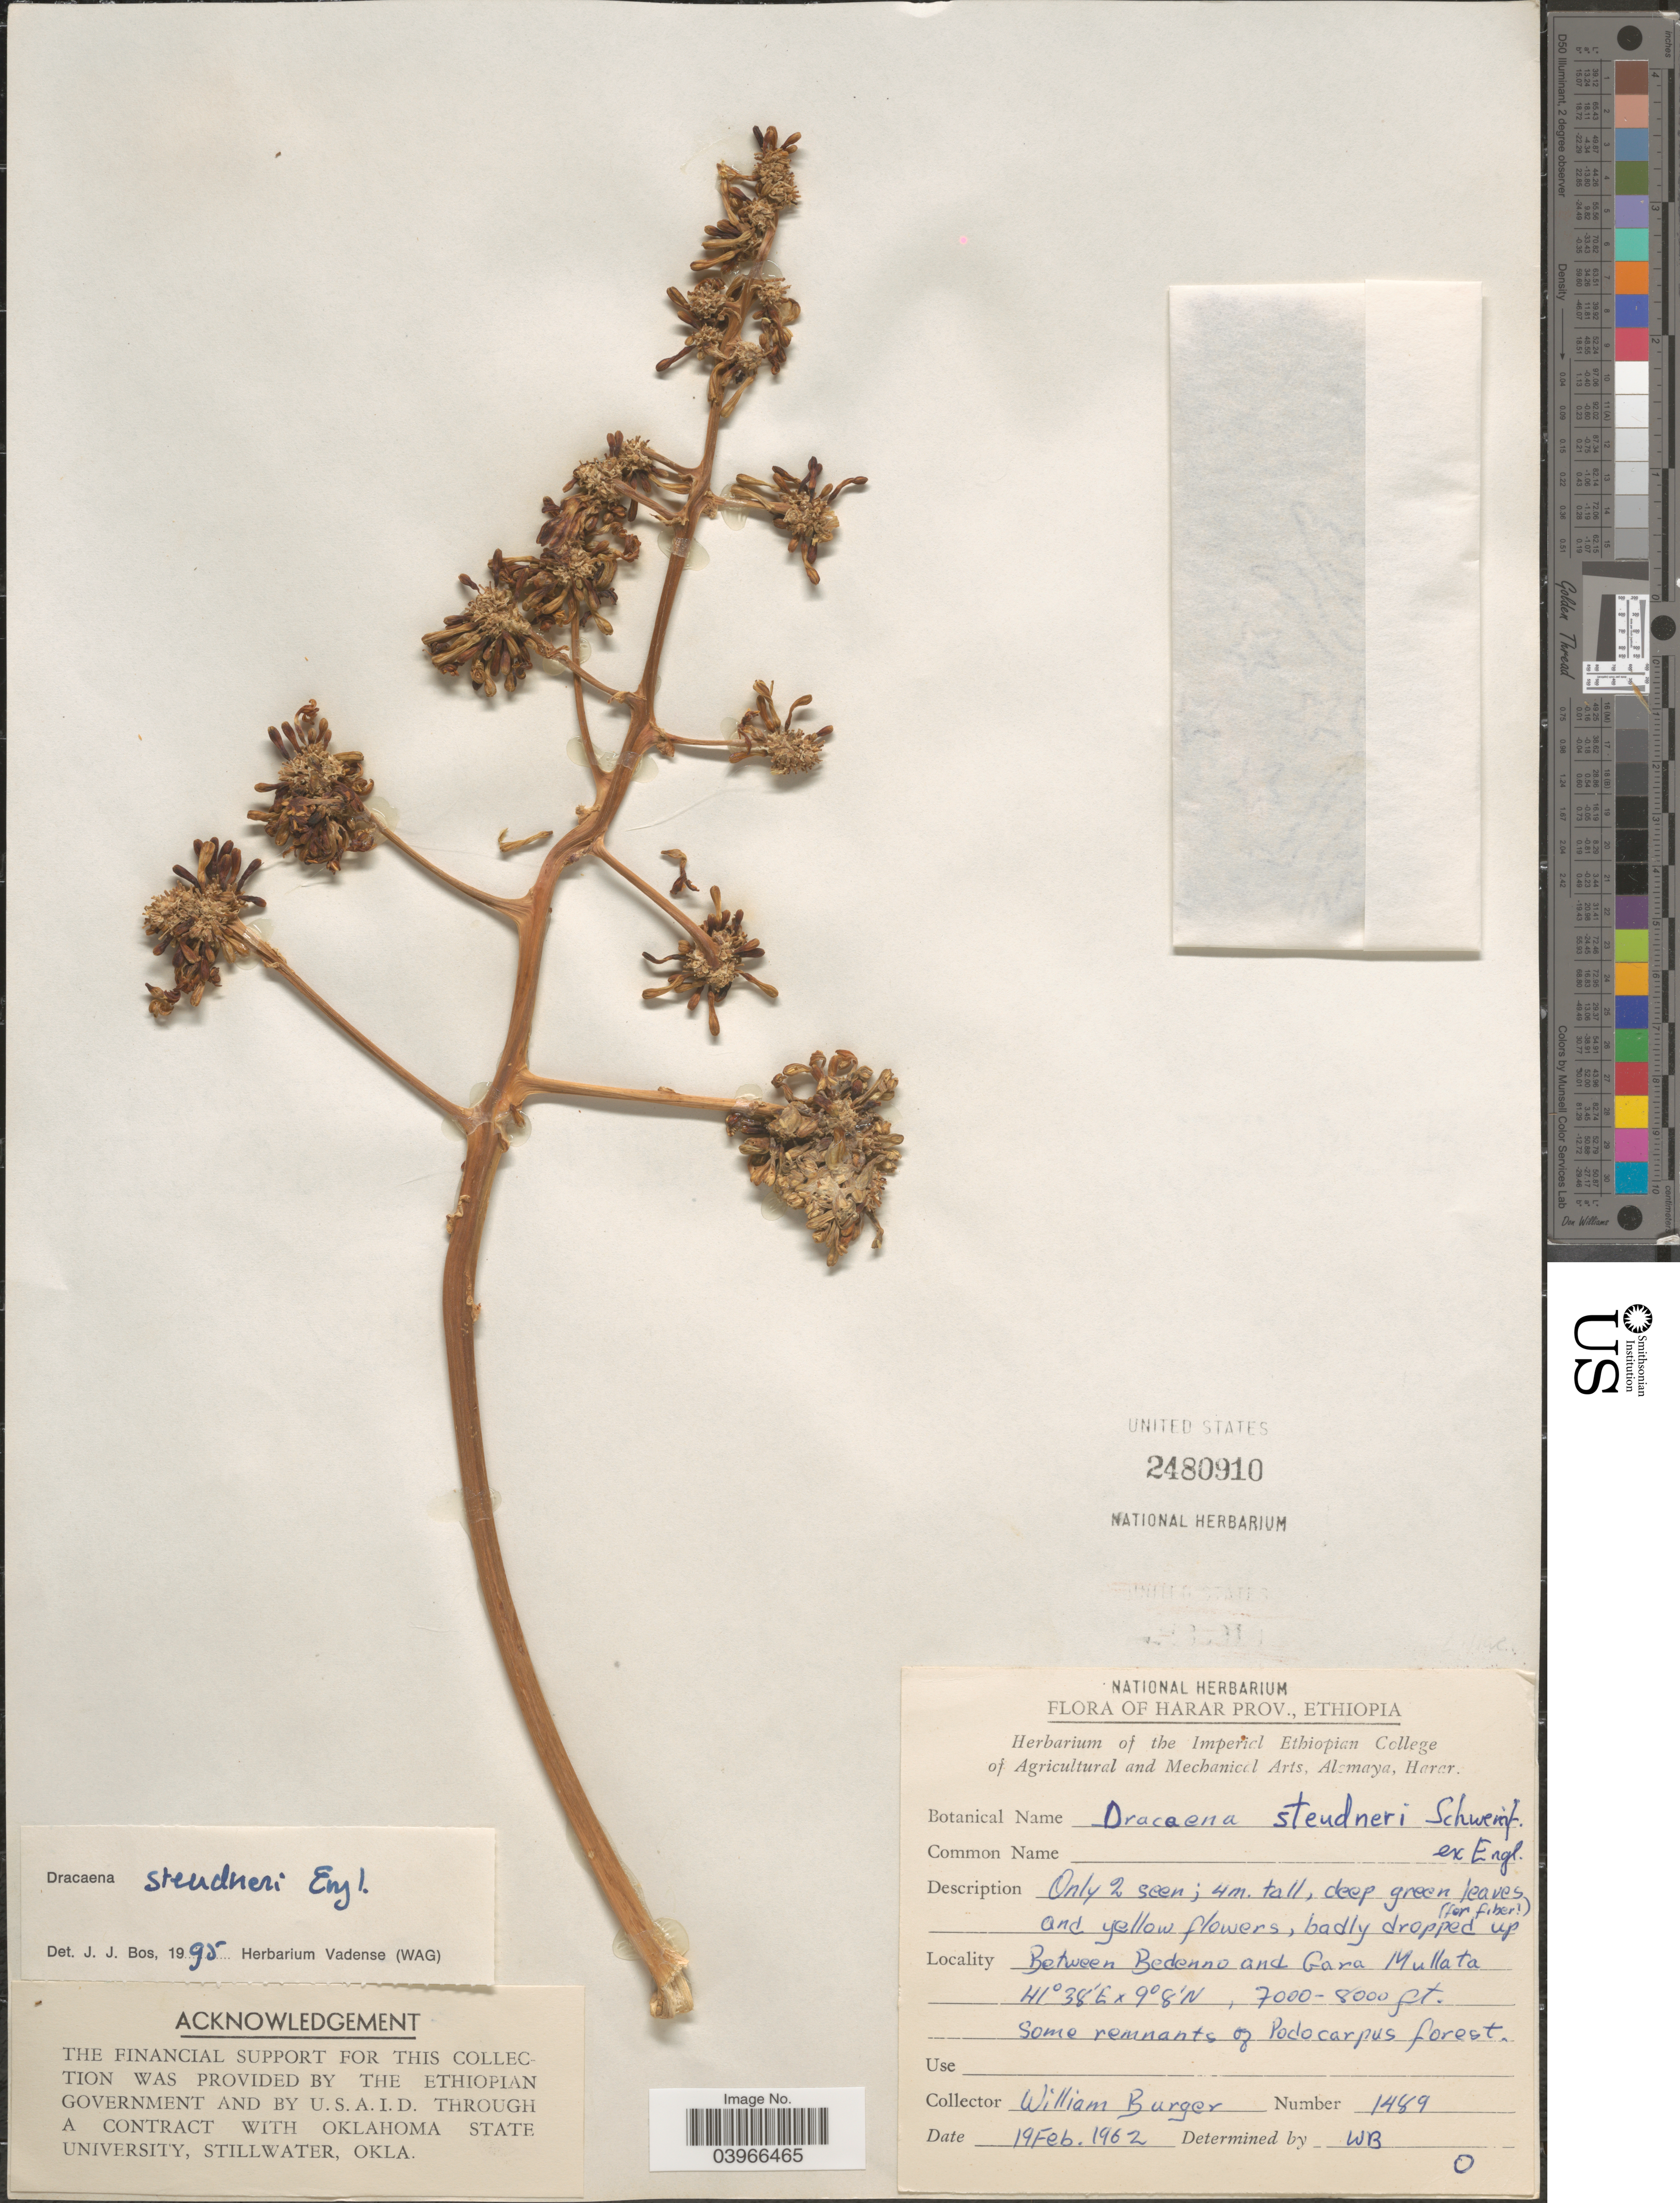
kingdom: Plantae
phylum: Tracheophyta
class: Liliopsida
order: Asparagales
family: Asparagaceae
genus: Dracaena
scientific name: Dracaena steudneri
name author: Engl.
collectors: W. Burger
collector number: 1489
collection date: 1962-02-19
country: Ethiopia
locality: Harar Prov. Between Bedenno and Gara Mullata.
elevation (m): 2134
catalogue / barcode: US 2480910